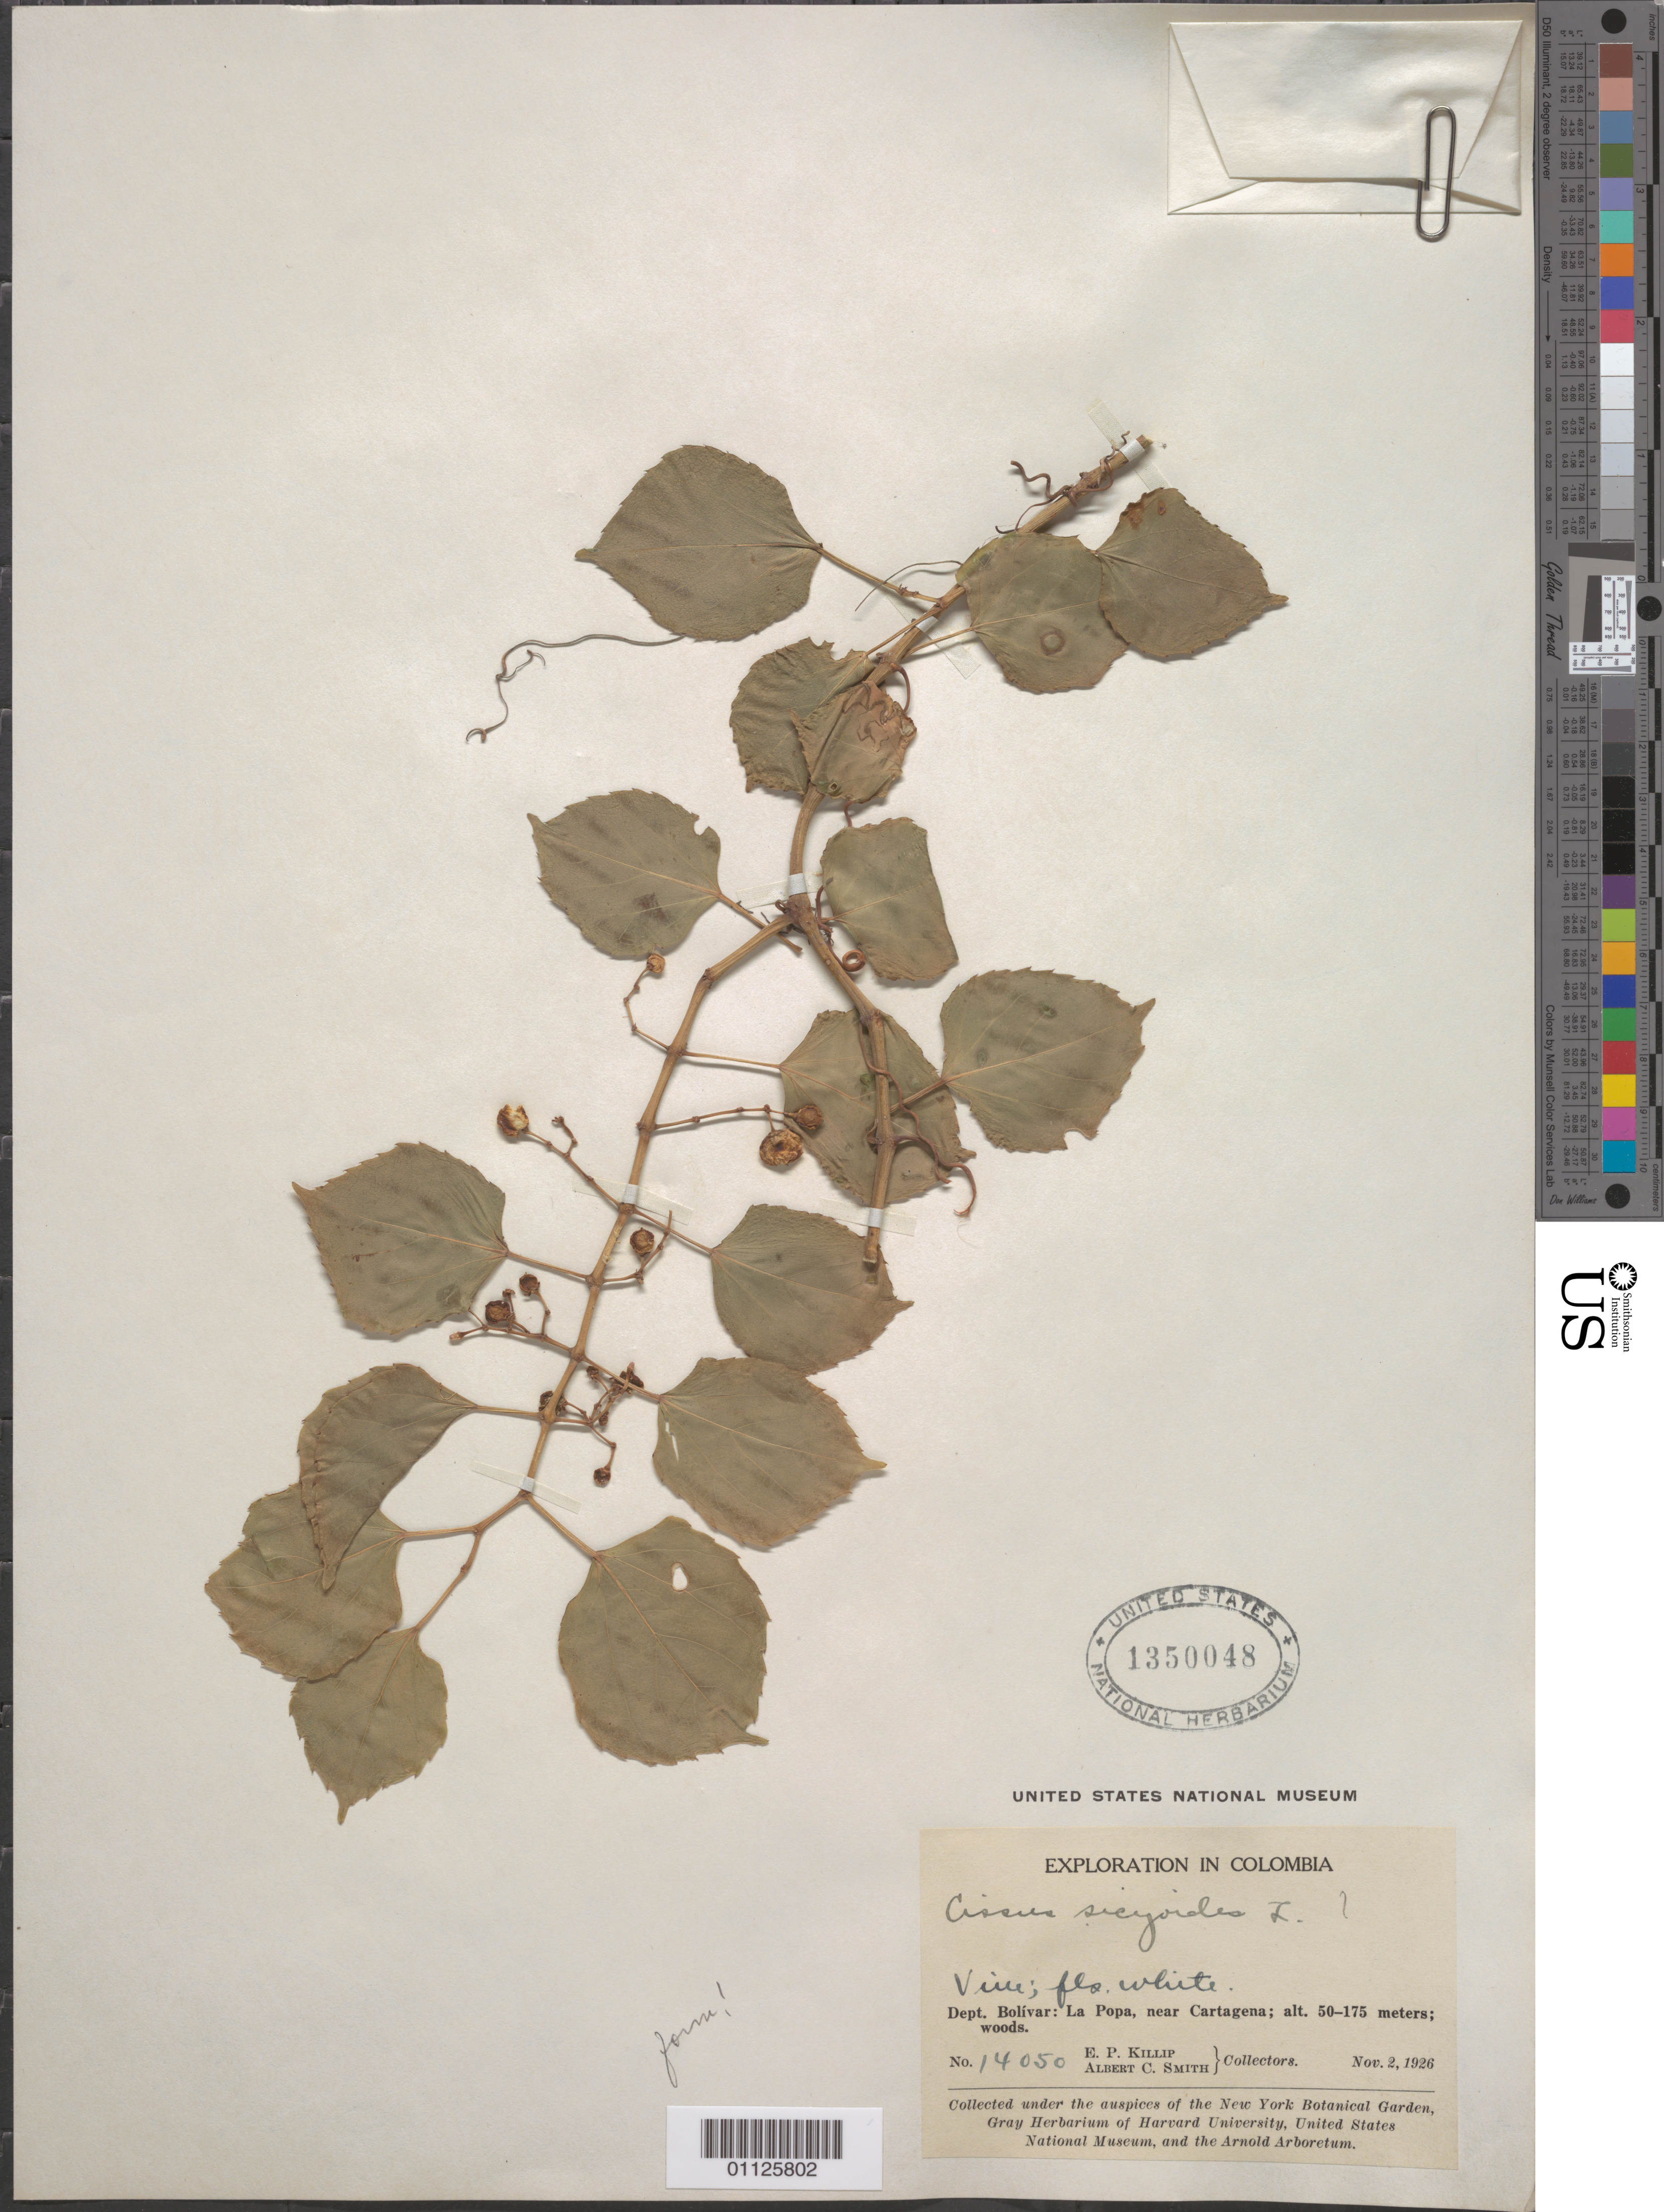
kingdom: Plantae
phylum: Tracheophyta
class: Magnoliopsida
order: Vitales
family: Vitaceae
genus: Cissus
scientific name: Cissus verticillata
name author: (L.) Nicolson & C.E. Jarvis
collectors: E. P. Killip & A. C. Smith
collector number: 14050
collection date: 1926-11-02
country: Colombia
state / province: Bolívar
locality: La Popa, near Cartagena.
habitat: Vine. Woods.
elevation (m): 50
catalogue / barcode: US 1350048